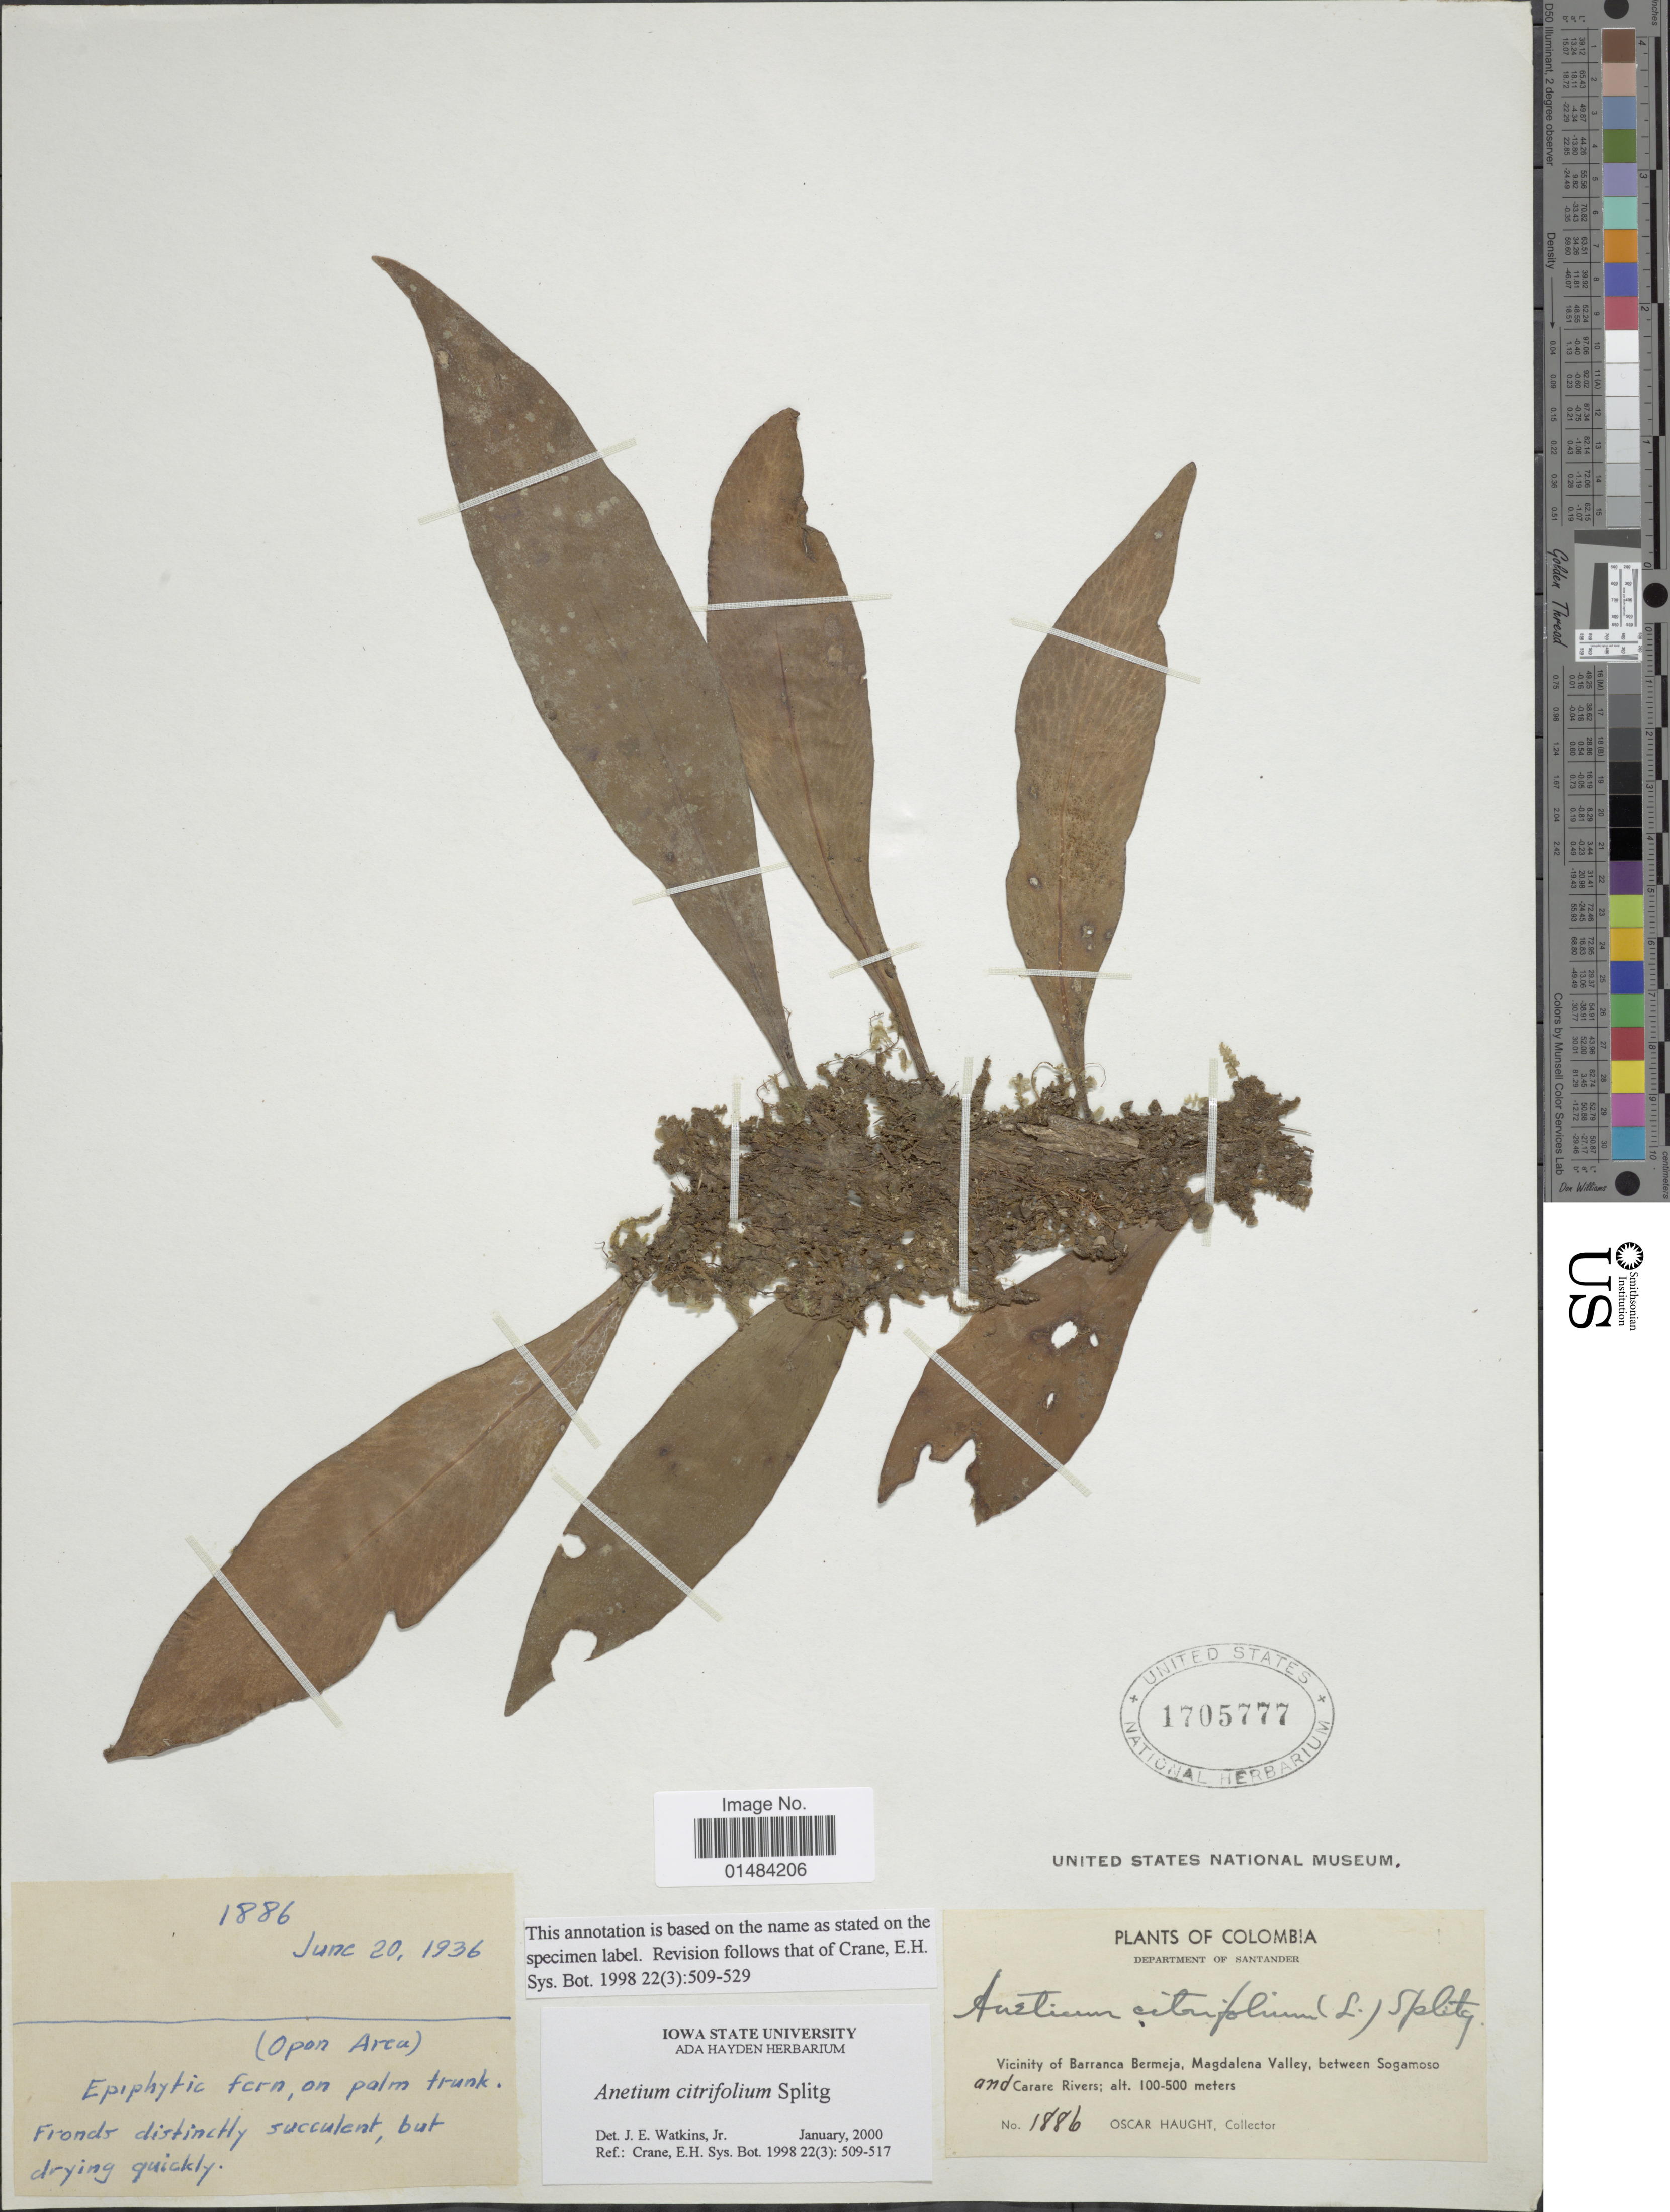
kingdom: Plantae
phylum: Tracheophyta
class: Polypodiopsida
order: Polypodiales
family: Pteridaceae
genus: Anetium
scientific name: Anetium citrifolium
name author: (L.) Splitg.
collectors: O. L. Haught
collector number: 1886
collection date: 1936-06-20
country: Colombia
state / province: Magdalena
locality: Colombia, Department of Santander, vicinity of Barranca Bermeja, Magdalena Valley, between Sogamoso and Carare River.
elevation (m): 100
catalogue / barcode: US 1705777